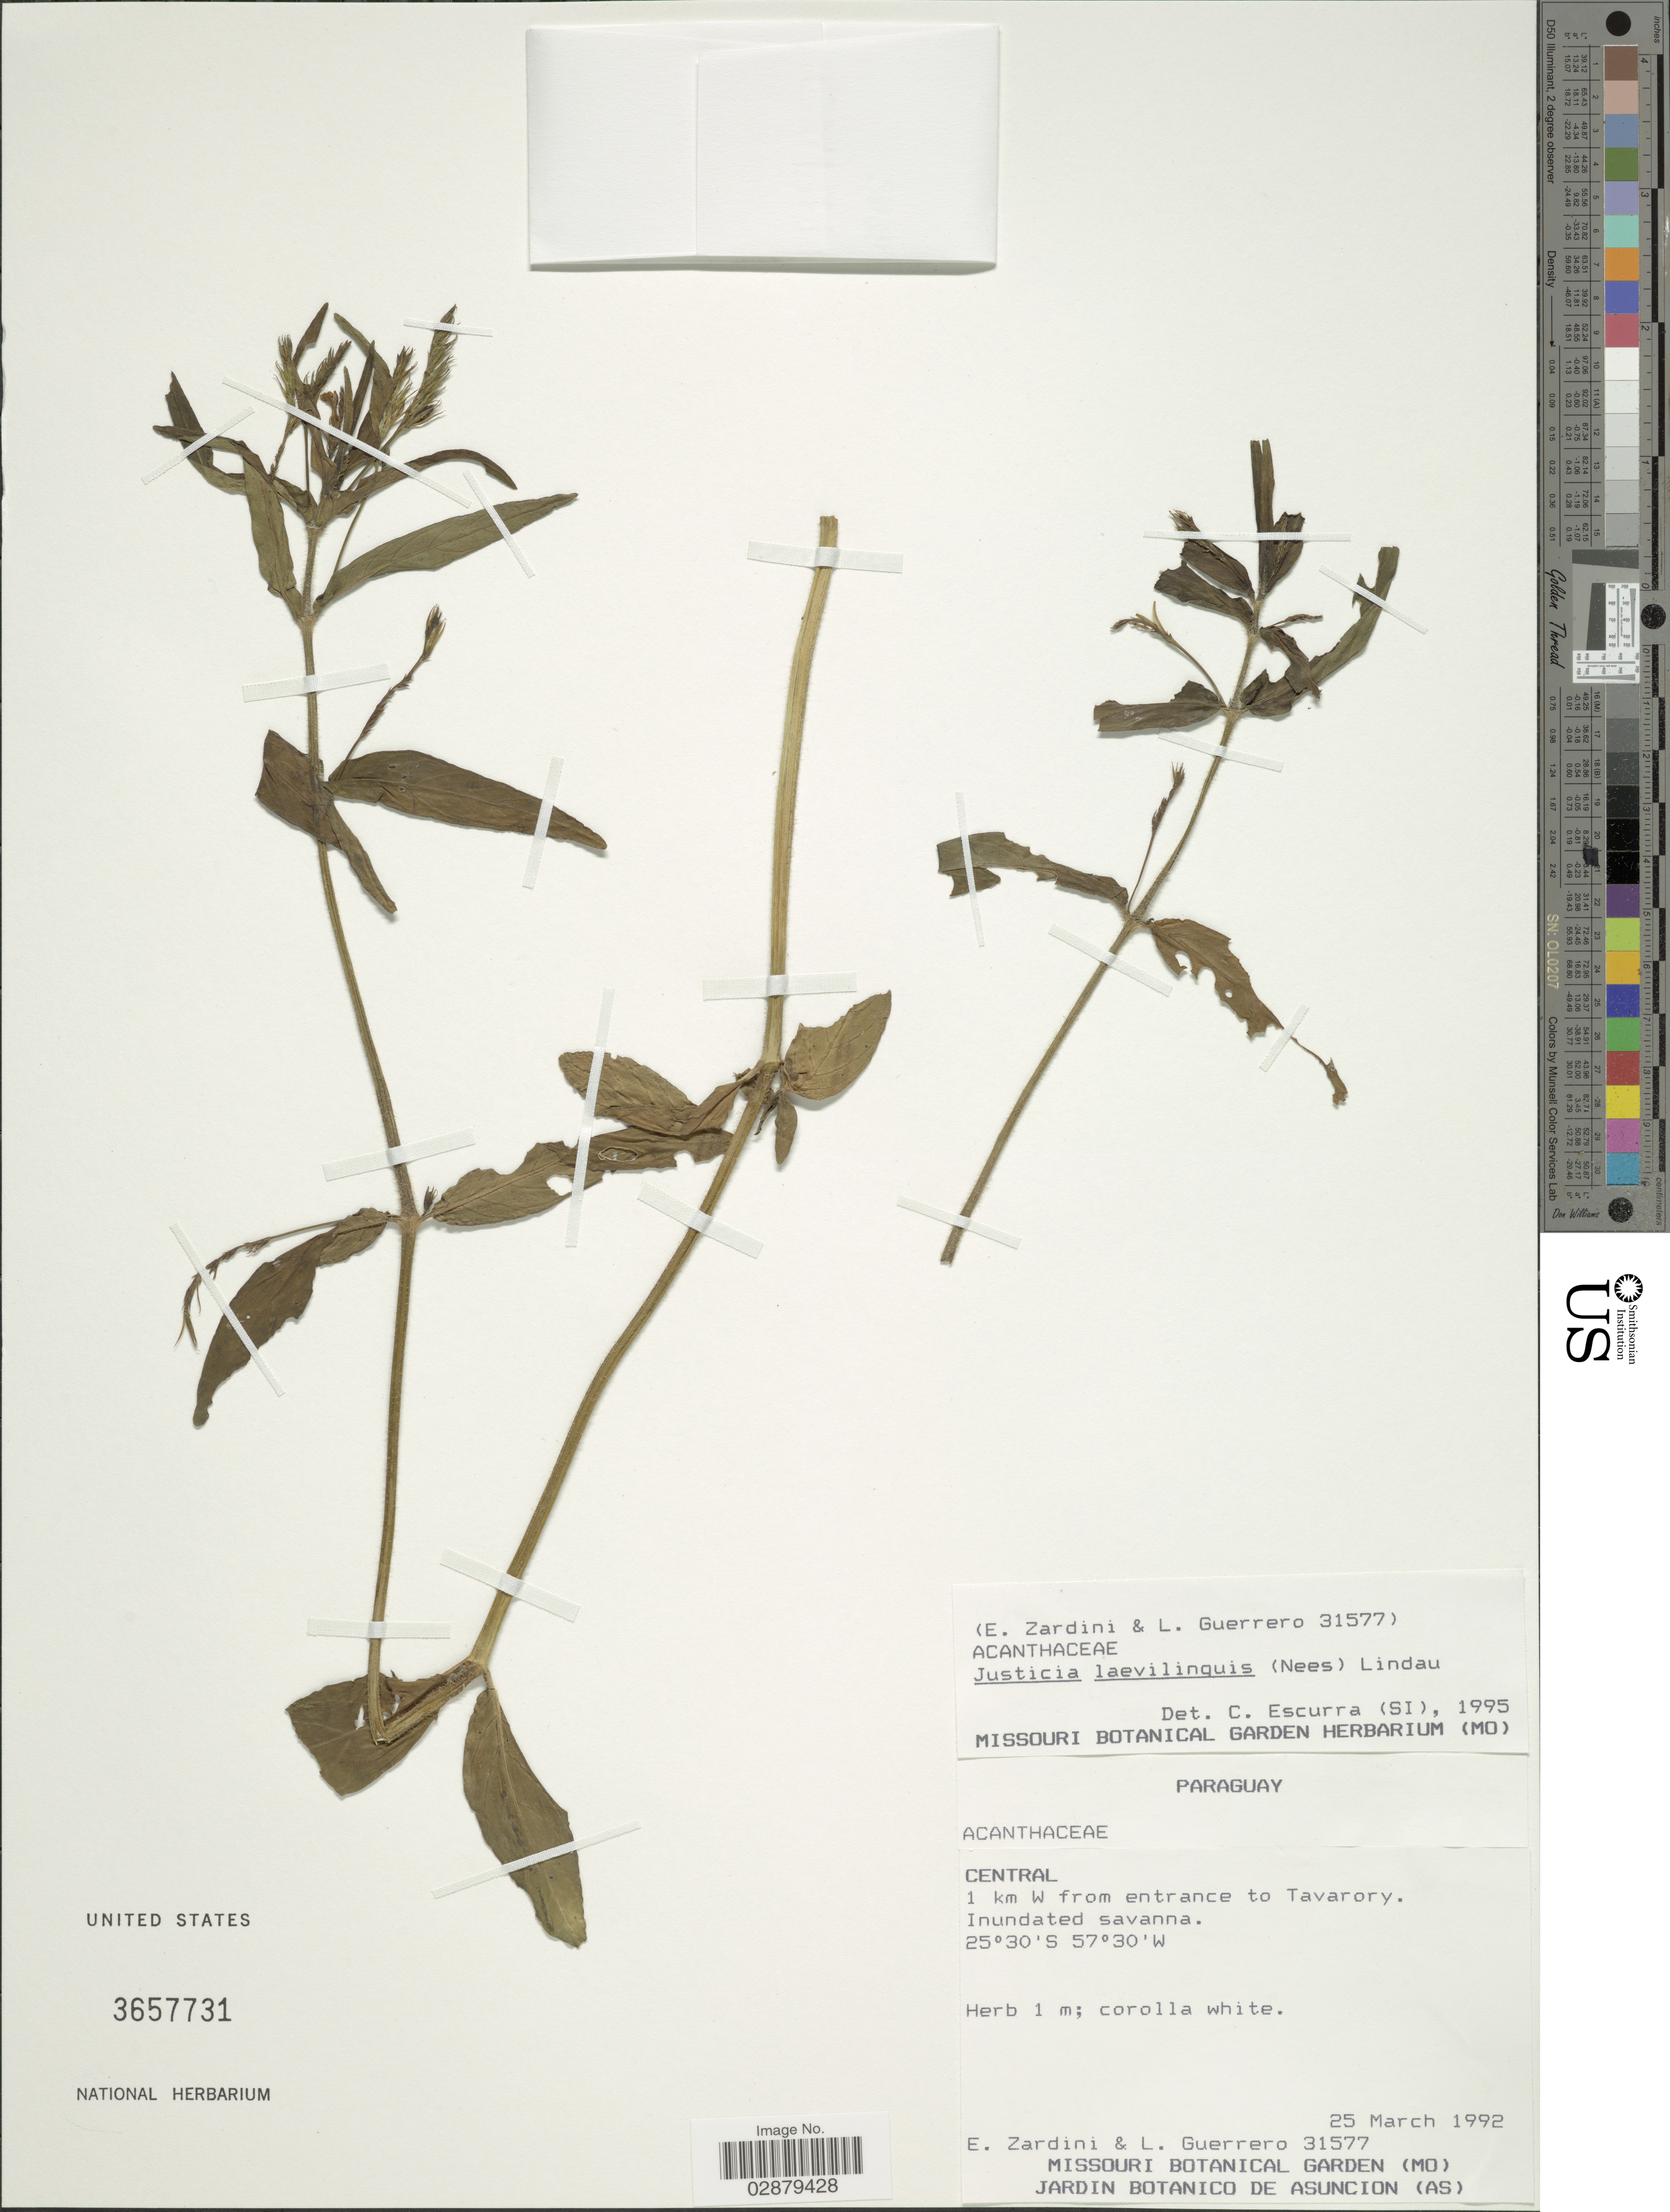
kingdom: Plantae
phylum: Tracheophyta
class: Magnoliopsida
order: Lamiales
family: Acanthaceae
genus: Justicia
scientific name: Justicia laevilinguis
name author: (Nees) Lindau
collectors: E. Zardini & L. Guerrero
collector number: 31577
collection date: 1992-03-25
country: Paraguay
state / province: Central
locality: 1 km W from entrance to Tavarory.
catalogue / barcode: US 3657731